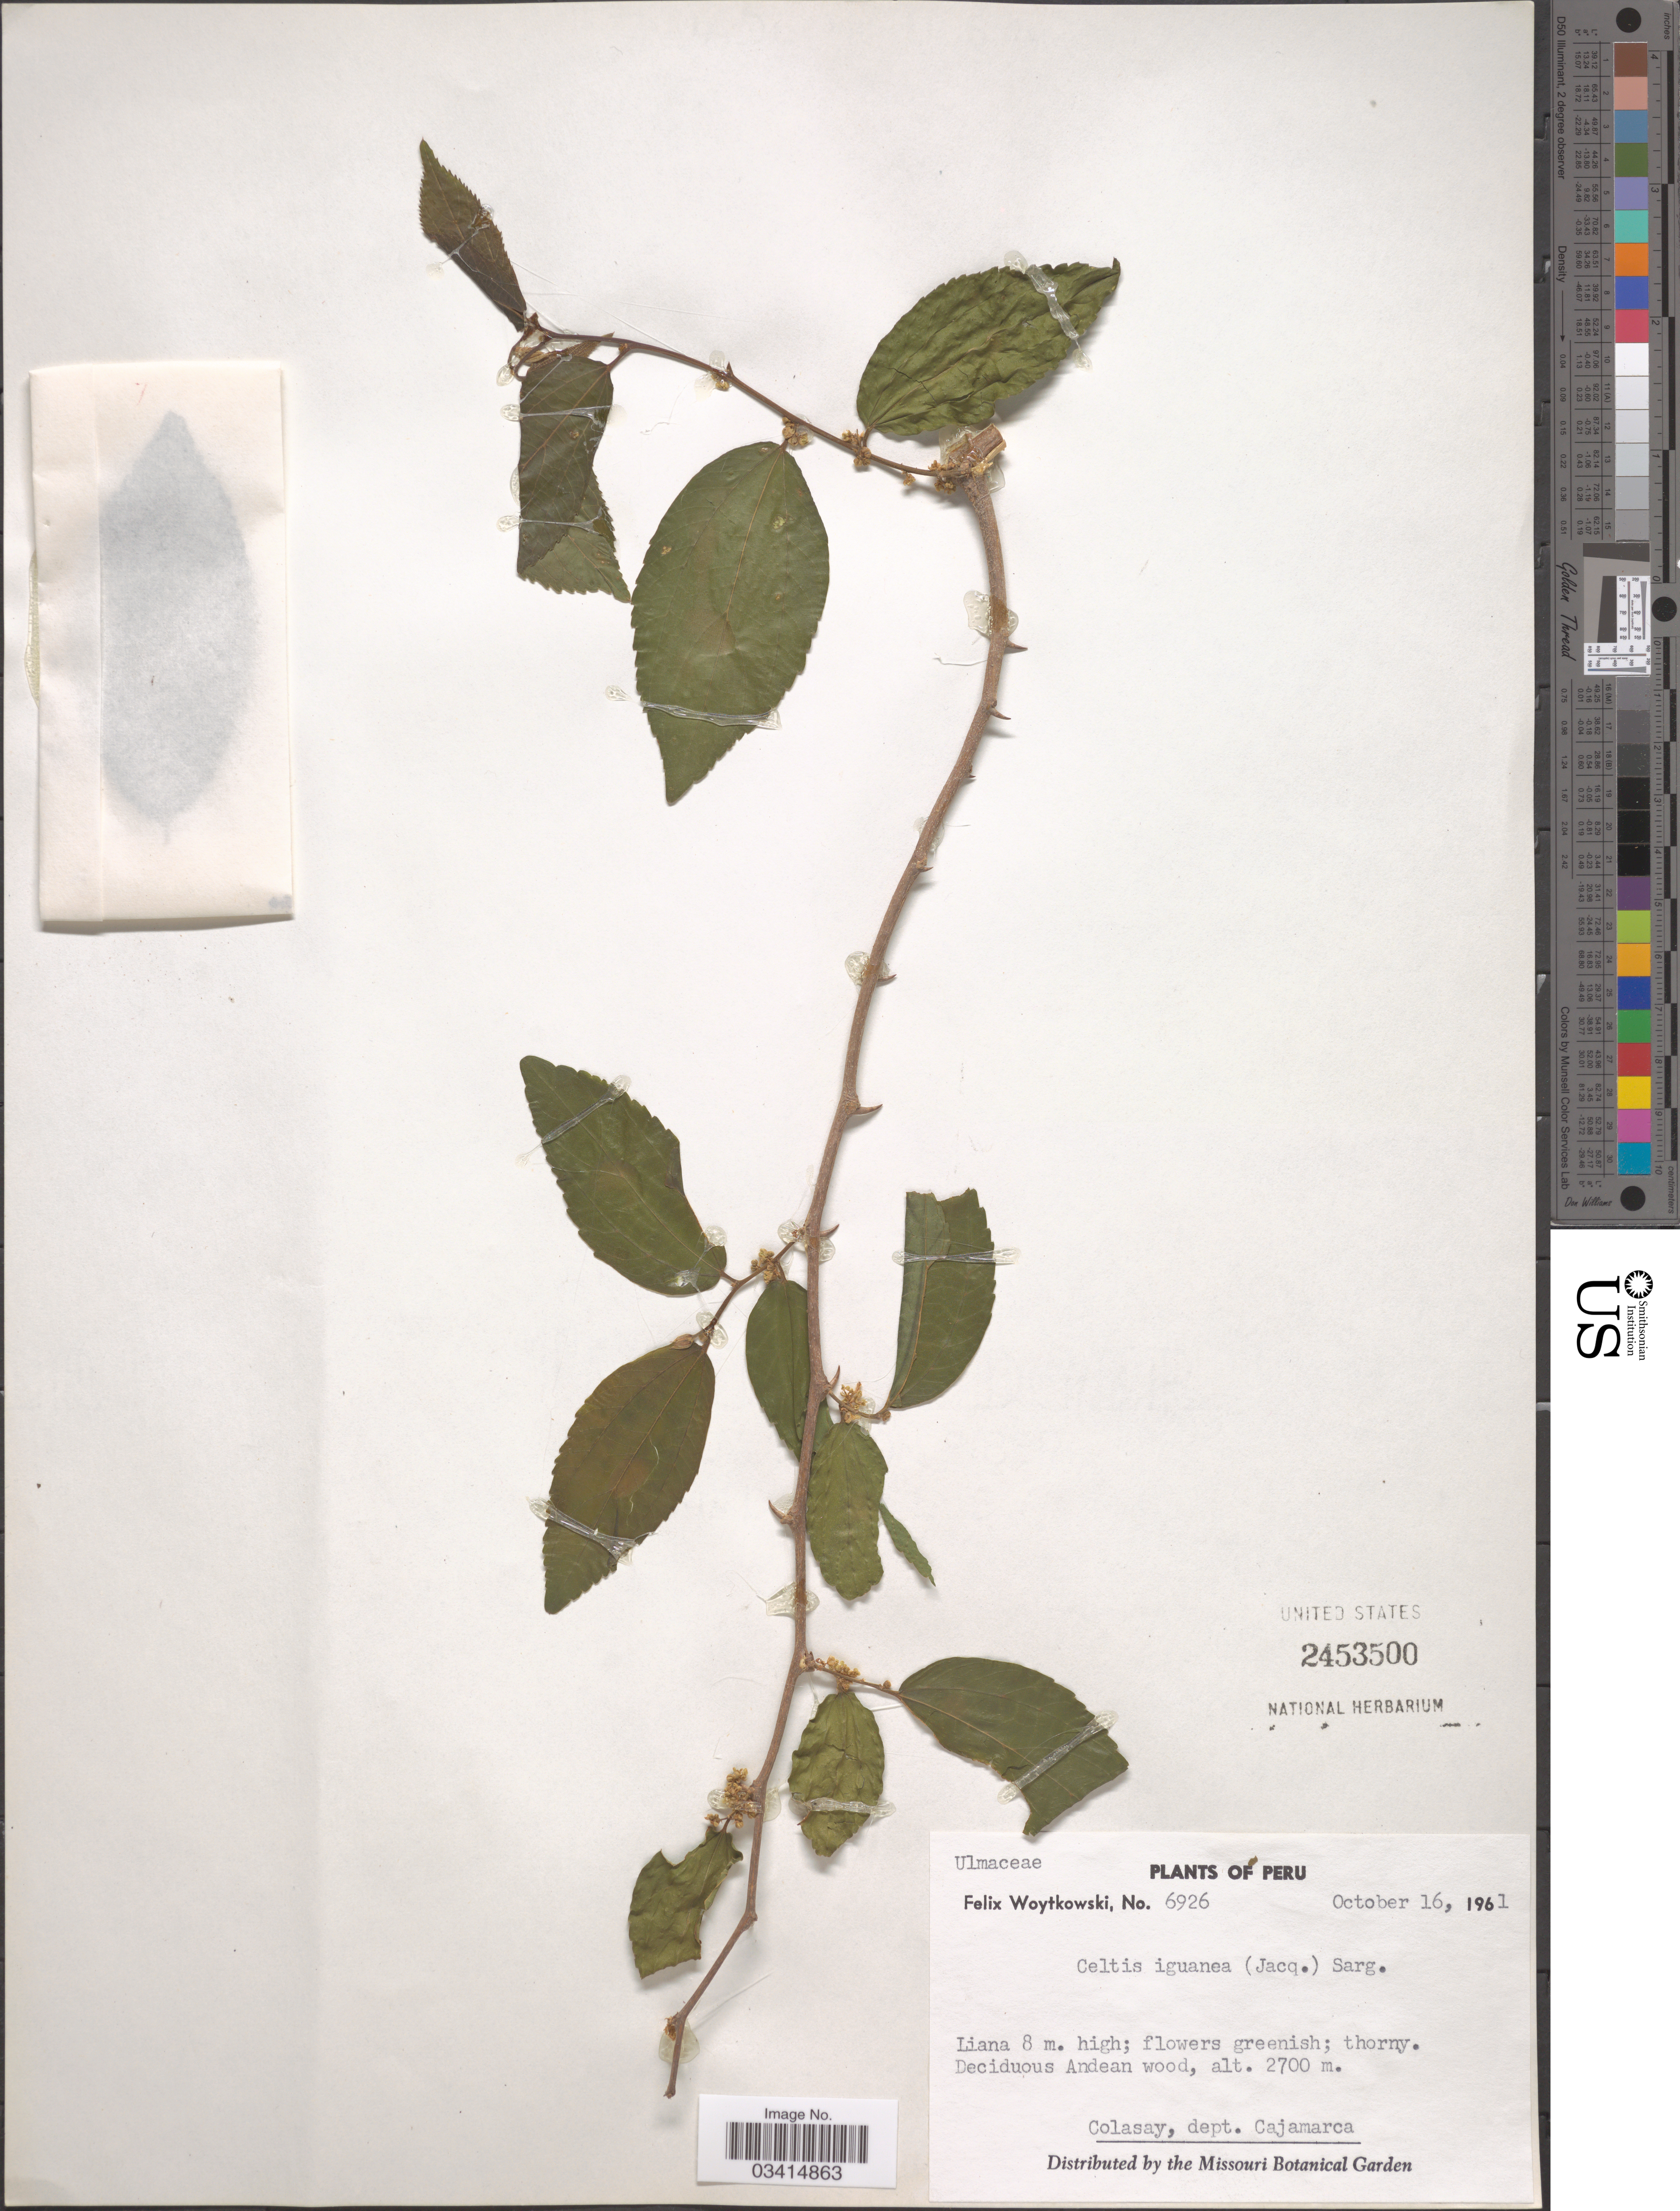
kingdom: Plantae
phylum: Tracheophyta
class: Magnoliopsida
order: Rosales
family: Cannabaceae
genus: Celtis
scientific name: Celtis iguanaea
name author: (Jacq.) Sarg.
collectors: F. Woytkowski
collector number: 6926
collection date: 1961-10-16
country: Peru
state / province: Cajamarca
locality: Colasay, dept. Cajamarca.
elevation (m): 2700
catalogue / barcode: US 2453500